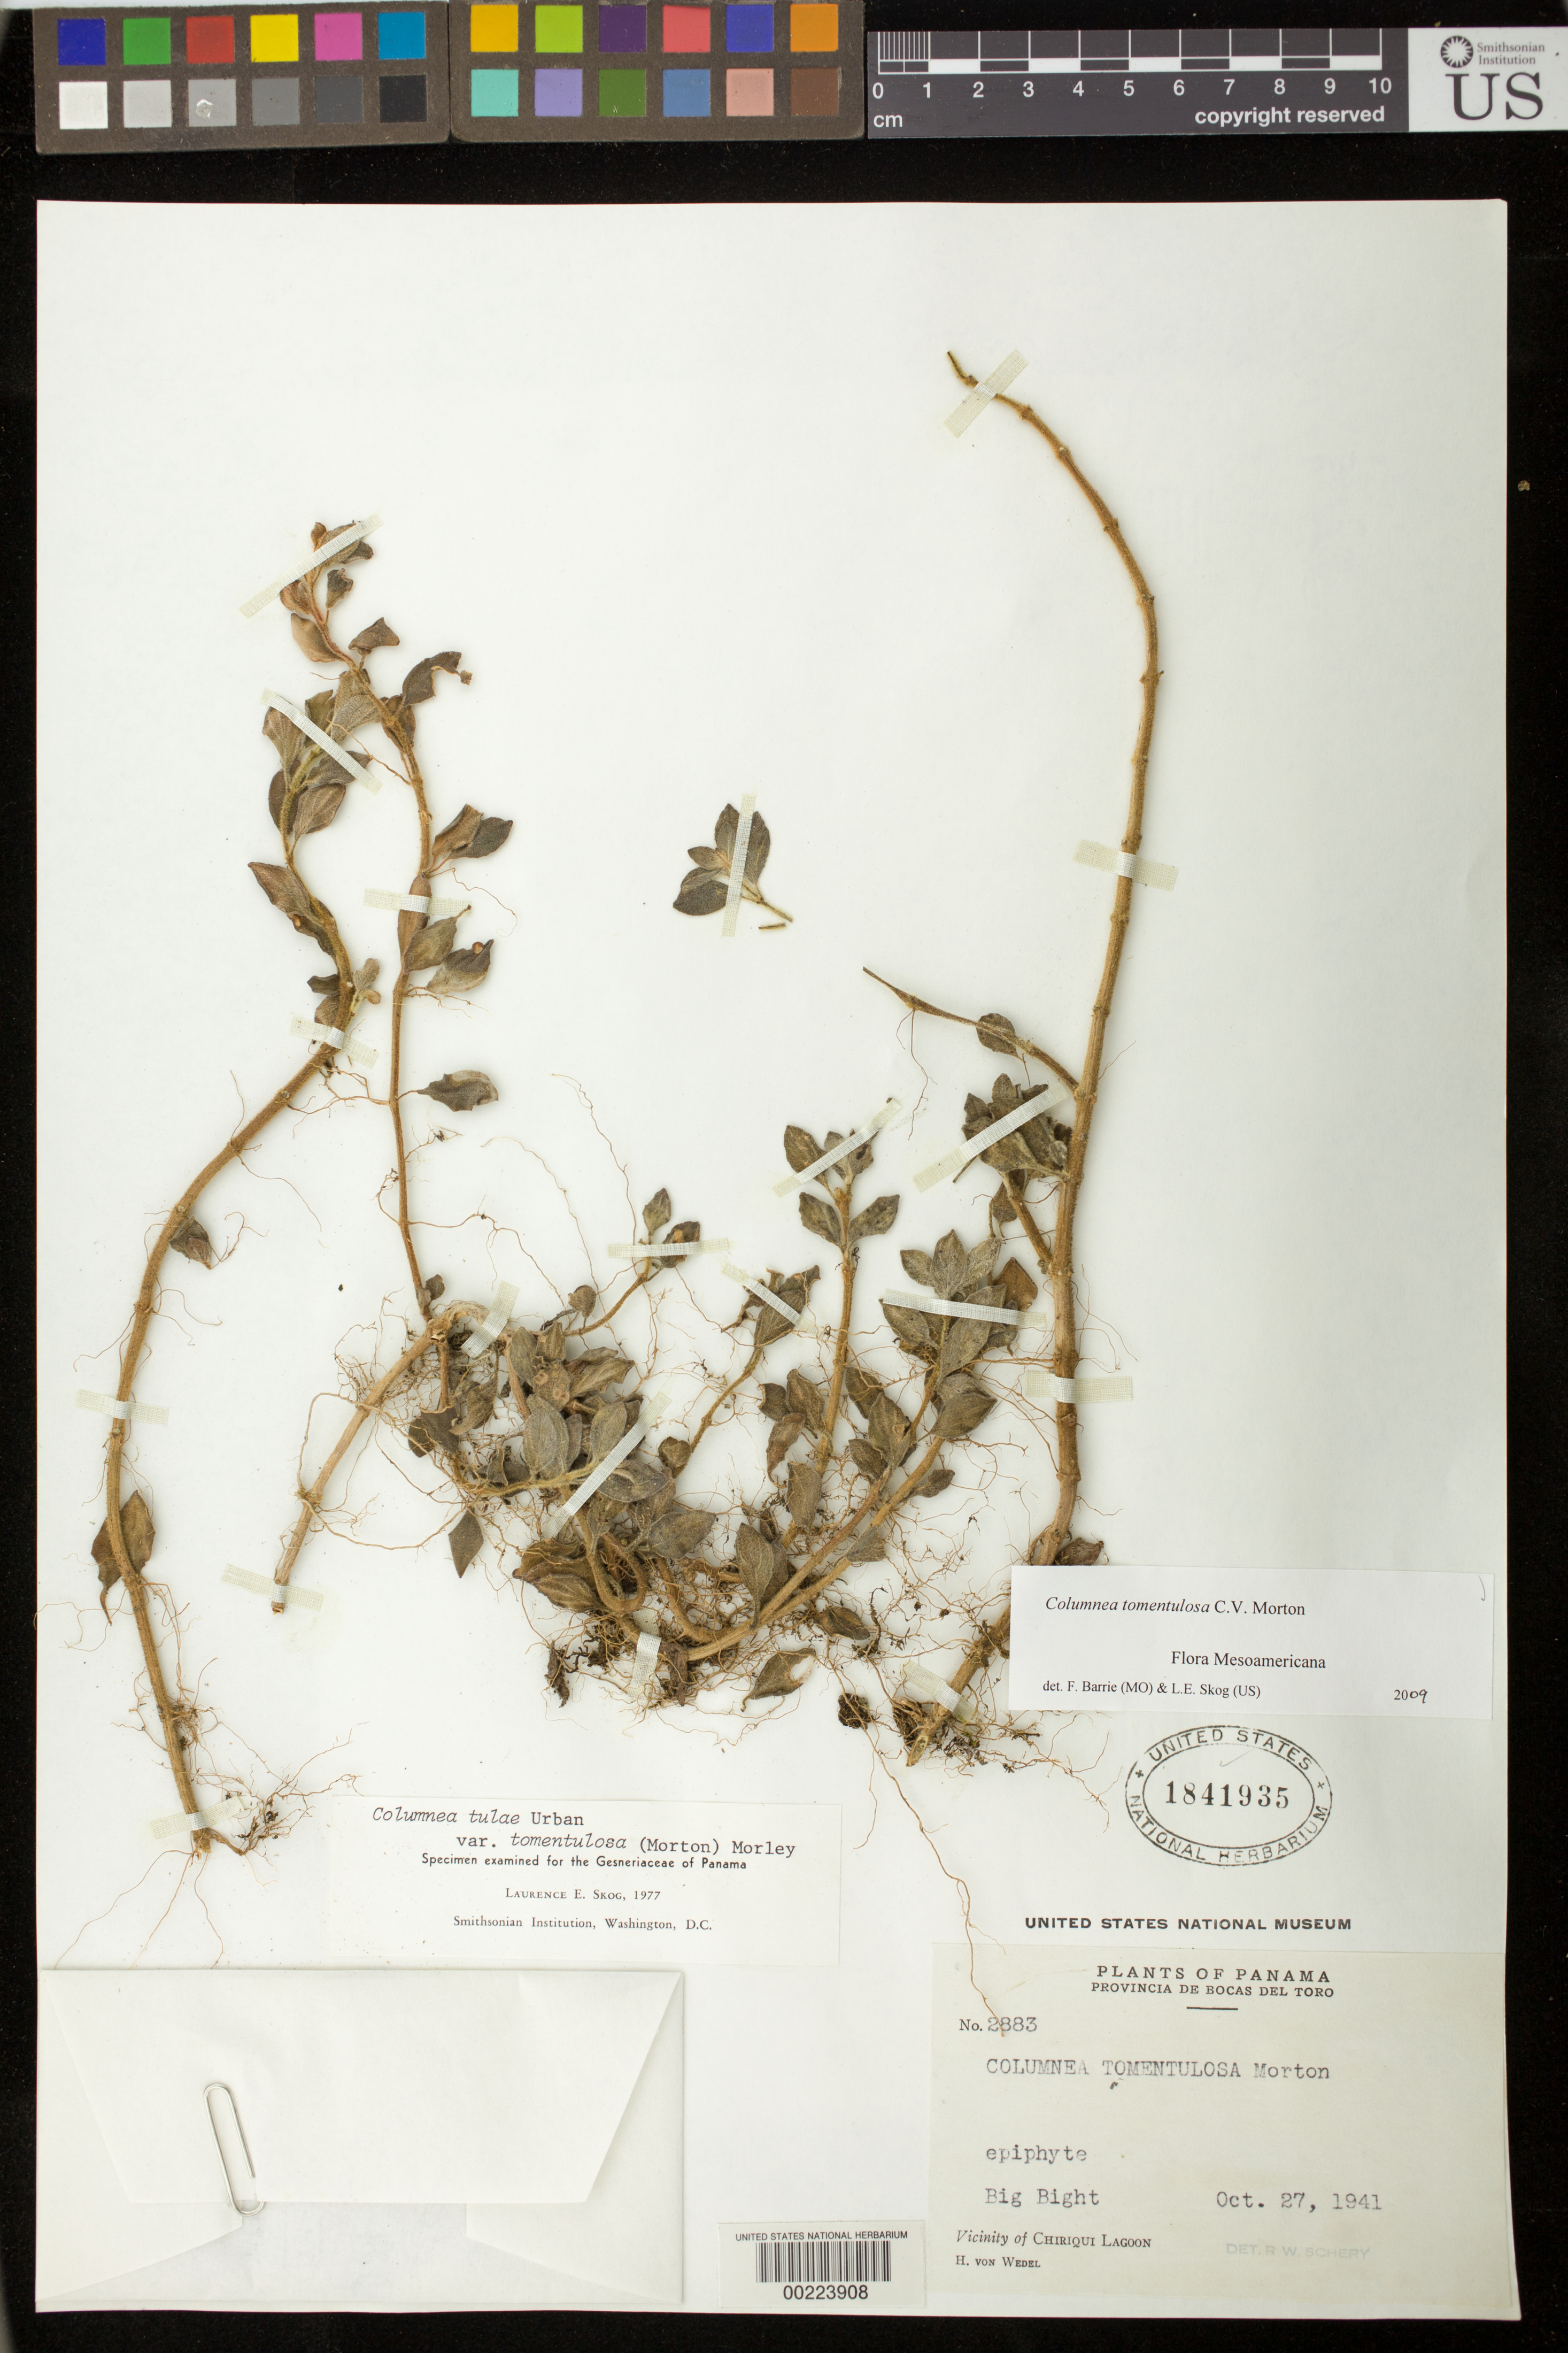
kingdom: Plantae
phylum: Tracheophyta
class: Magnoliopsida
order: Lamiales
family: Gesneriaceae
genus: Columnea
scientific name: Columnea tomentulosa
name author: C.V. Morton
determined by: Barrie, F. R.; Skog, Laurence E.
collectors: H. von Wedel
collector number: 2883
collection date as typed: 27 Oct 1941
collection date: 1941-10-27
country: Panama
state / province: Bocas del Toro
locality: Big Bight, vicinity of Chiriqui Lagoon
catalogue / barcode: US 1841935